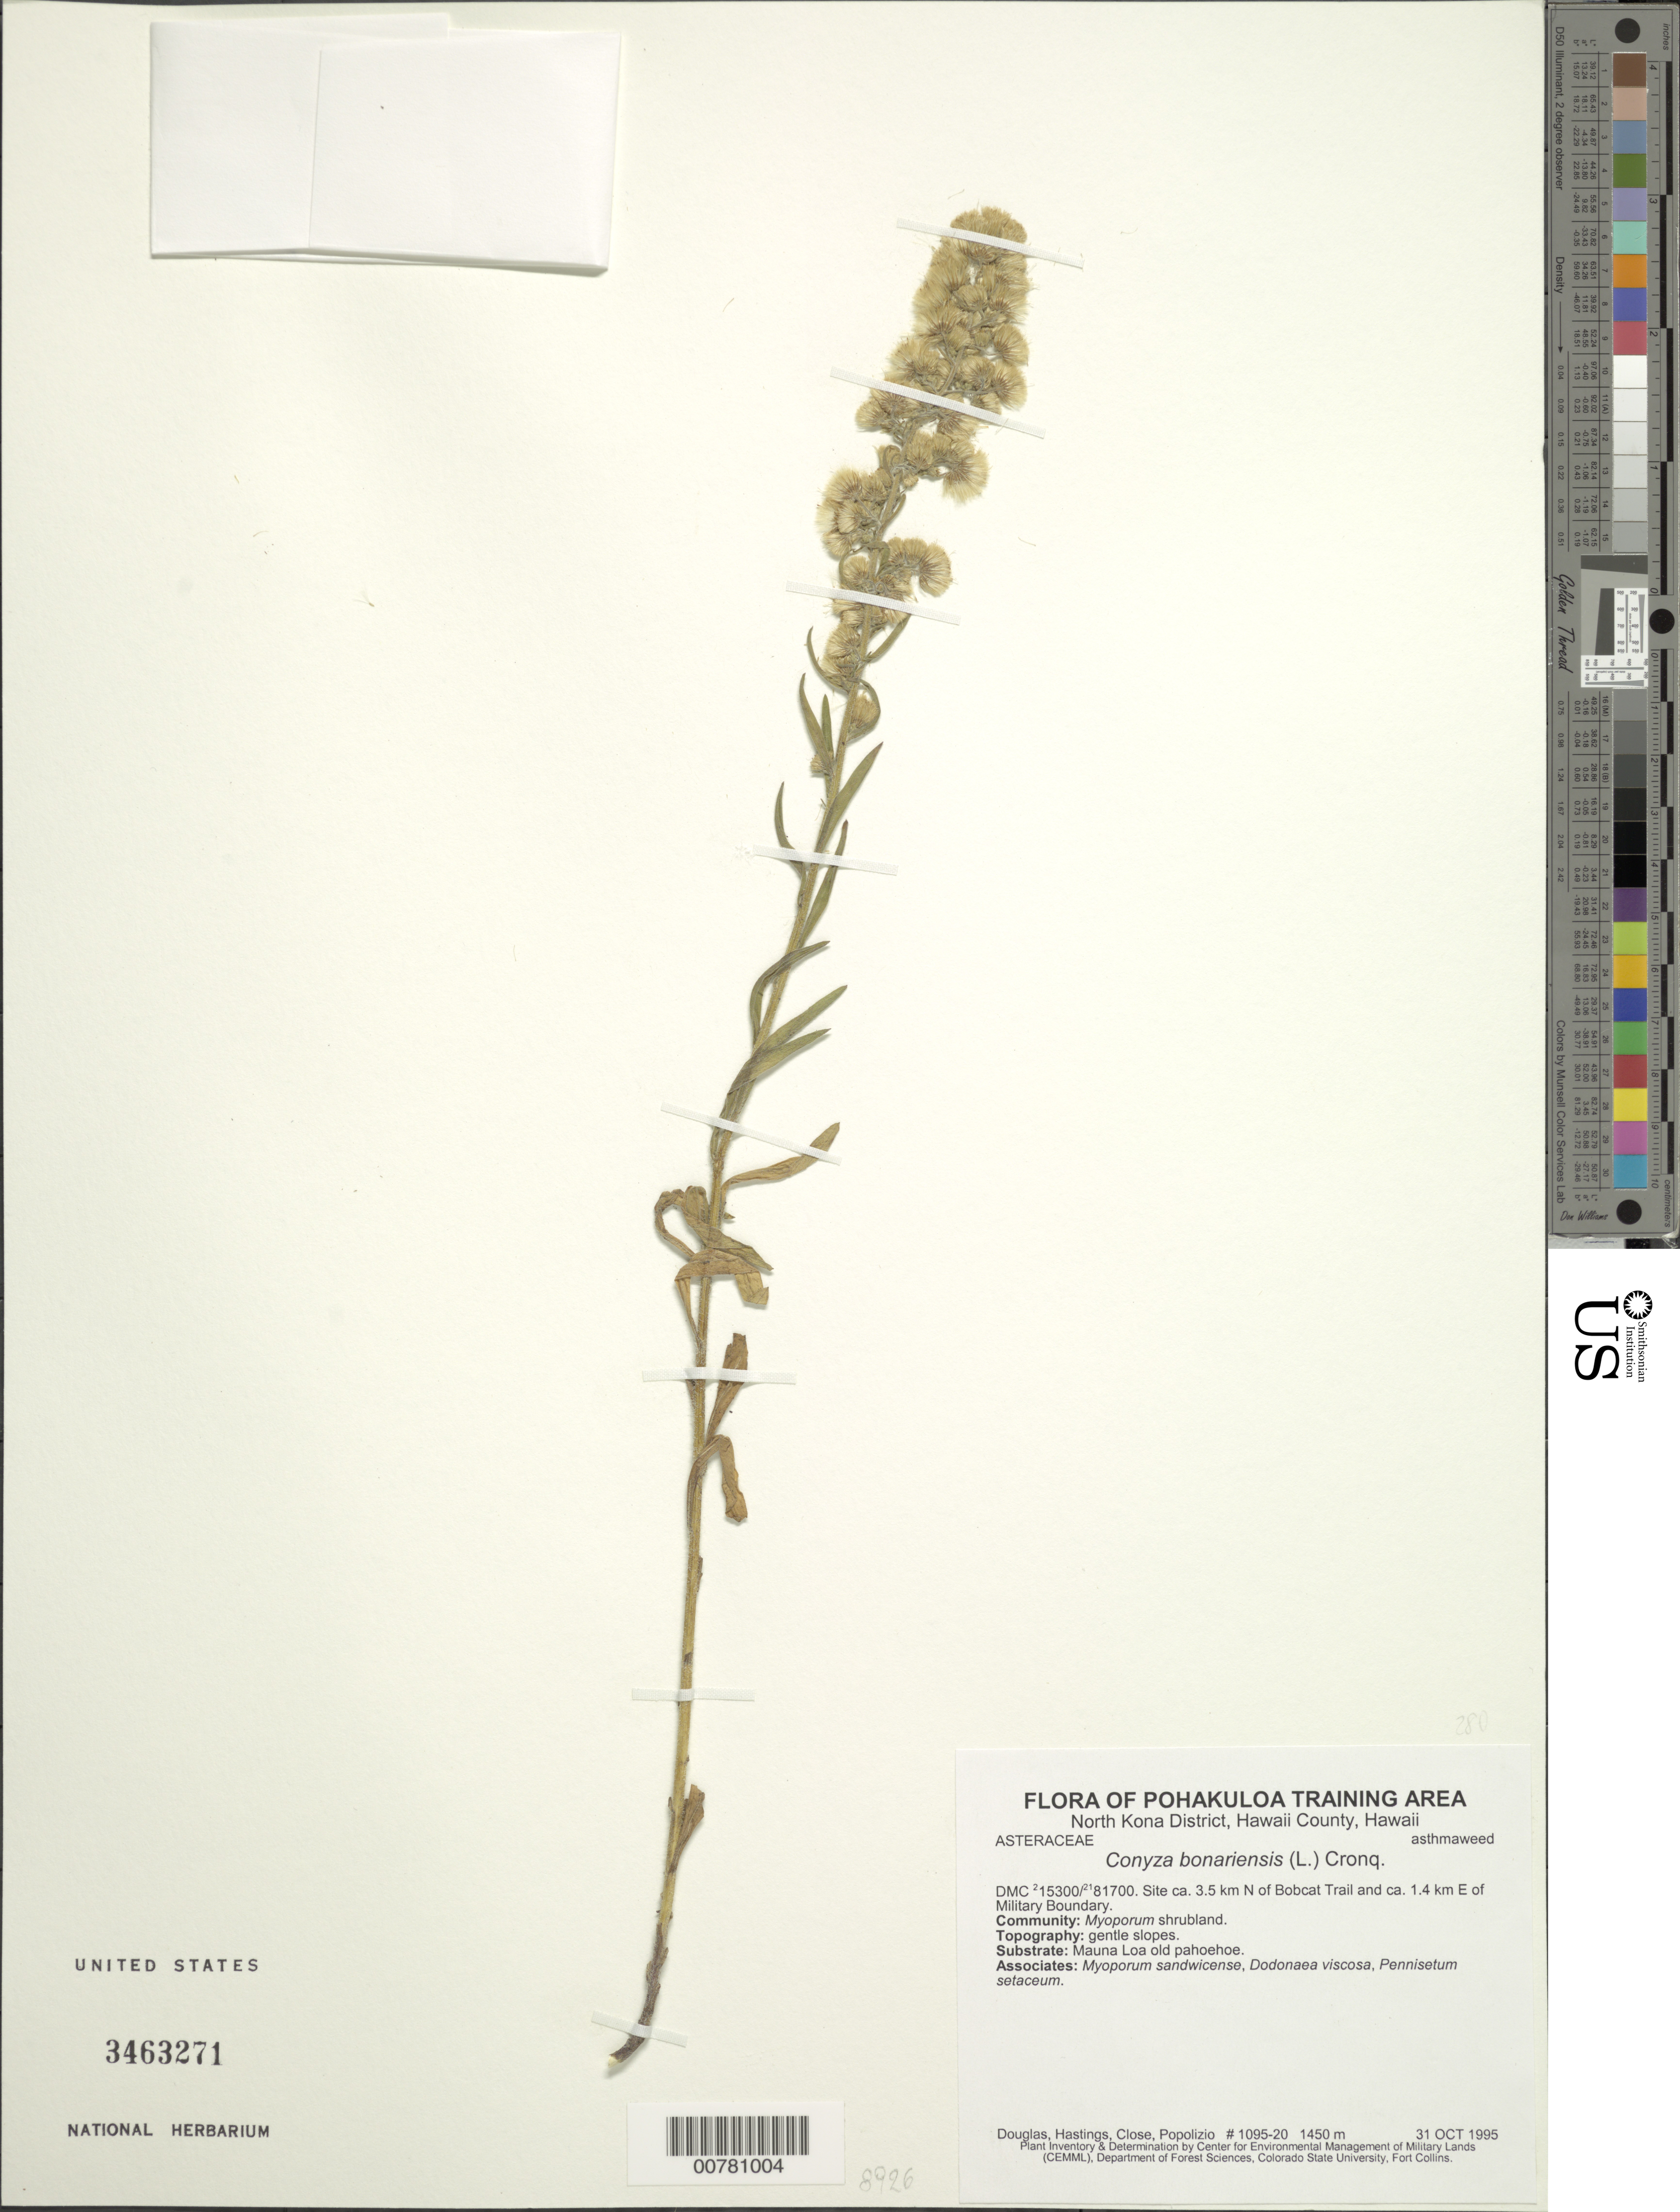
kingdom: Plantae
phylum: Tracheophyta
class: Magnoliopsida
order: Asterales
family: Asteraceae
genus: Erigeron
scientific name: Erigeron bonariensis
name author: L.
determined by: Wagner, W. L., (BOT), Smithsonian Institution - National Museum of Natural History (UNITED STATES)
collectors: P. Douglas, N. Hastings, B. Close & C. Popolizio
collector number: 1095-20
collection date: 1995-10-31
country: United States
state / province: Hawaii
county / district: Hawaii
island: Hawaii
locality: Pohakuloa Training Area, North Kona District, DMC 2 15300/2 81700. Site ca. 3.5 km N of Bobcat Trail and ca. 1.4 km E of Military Boundary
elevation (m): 1450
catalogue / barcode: US 3463271